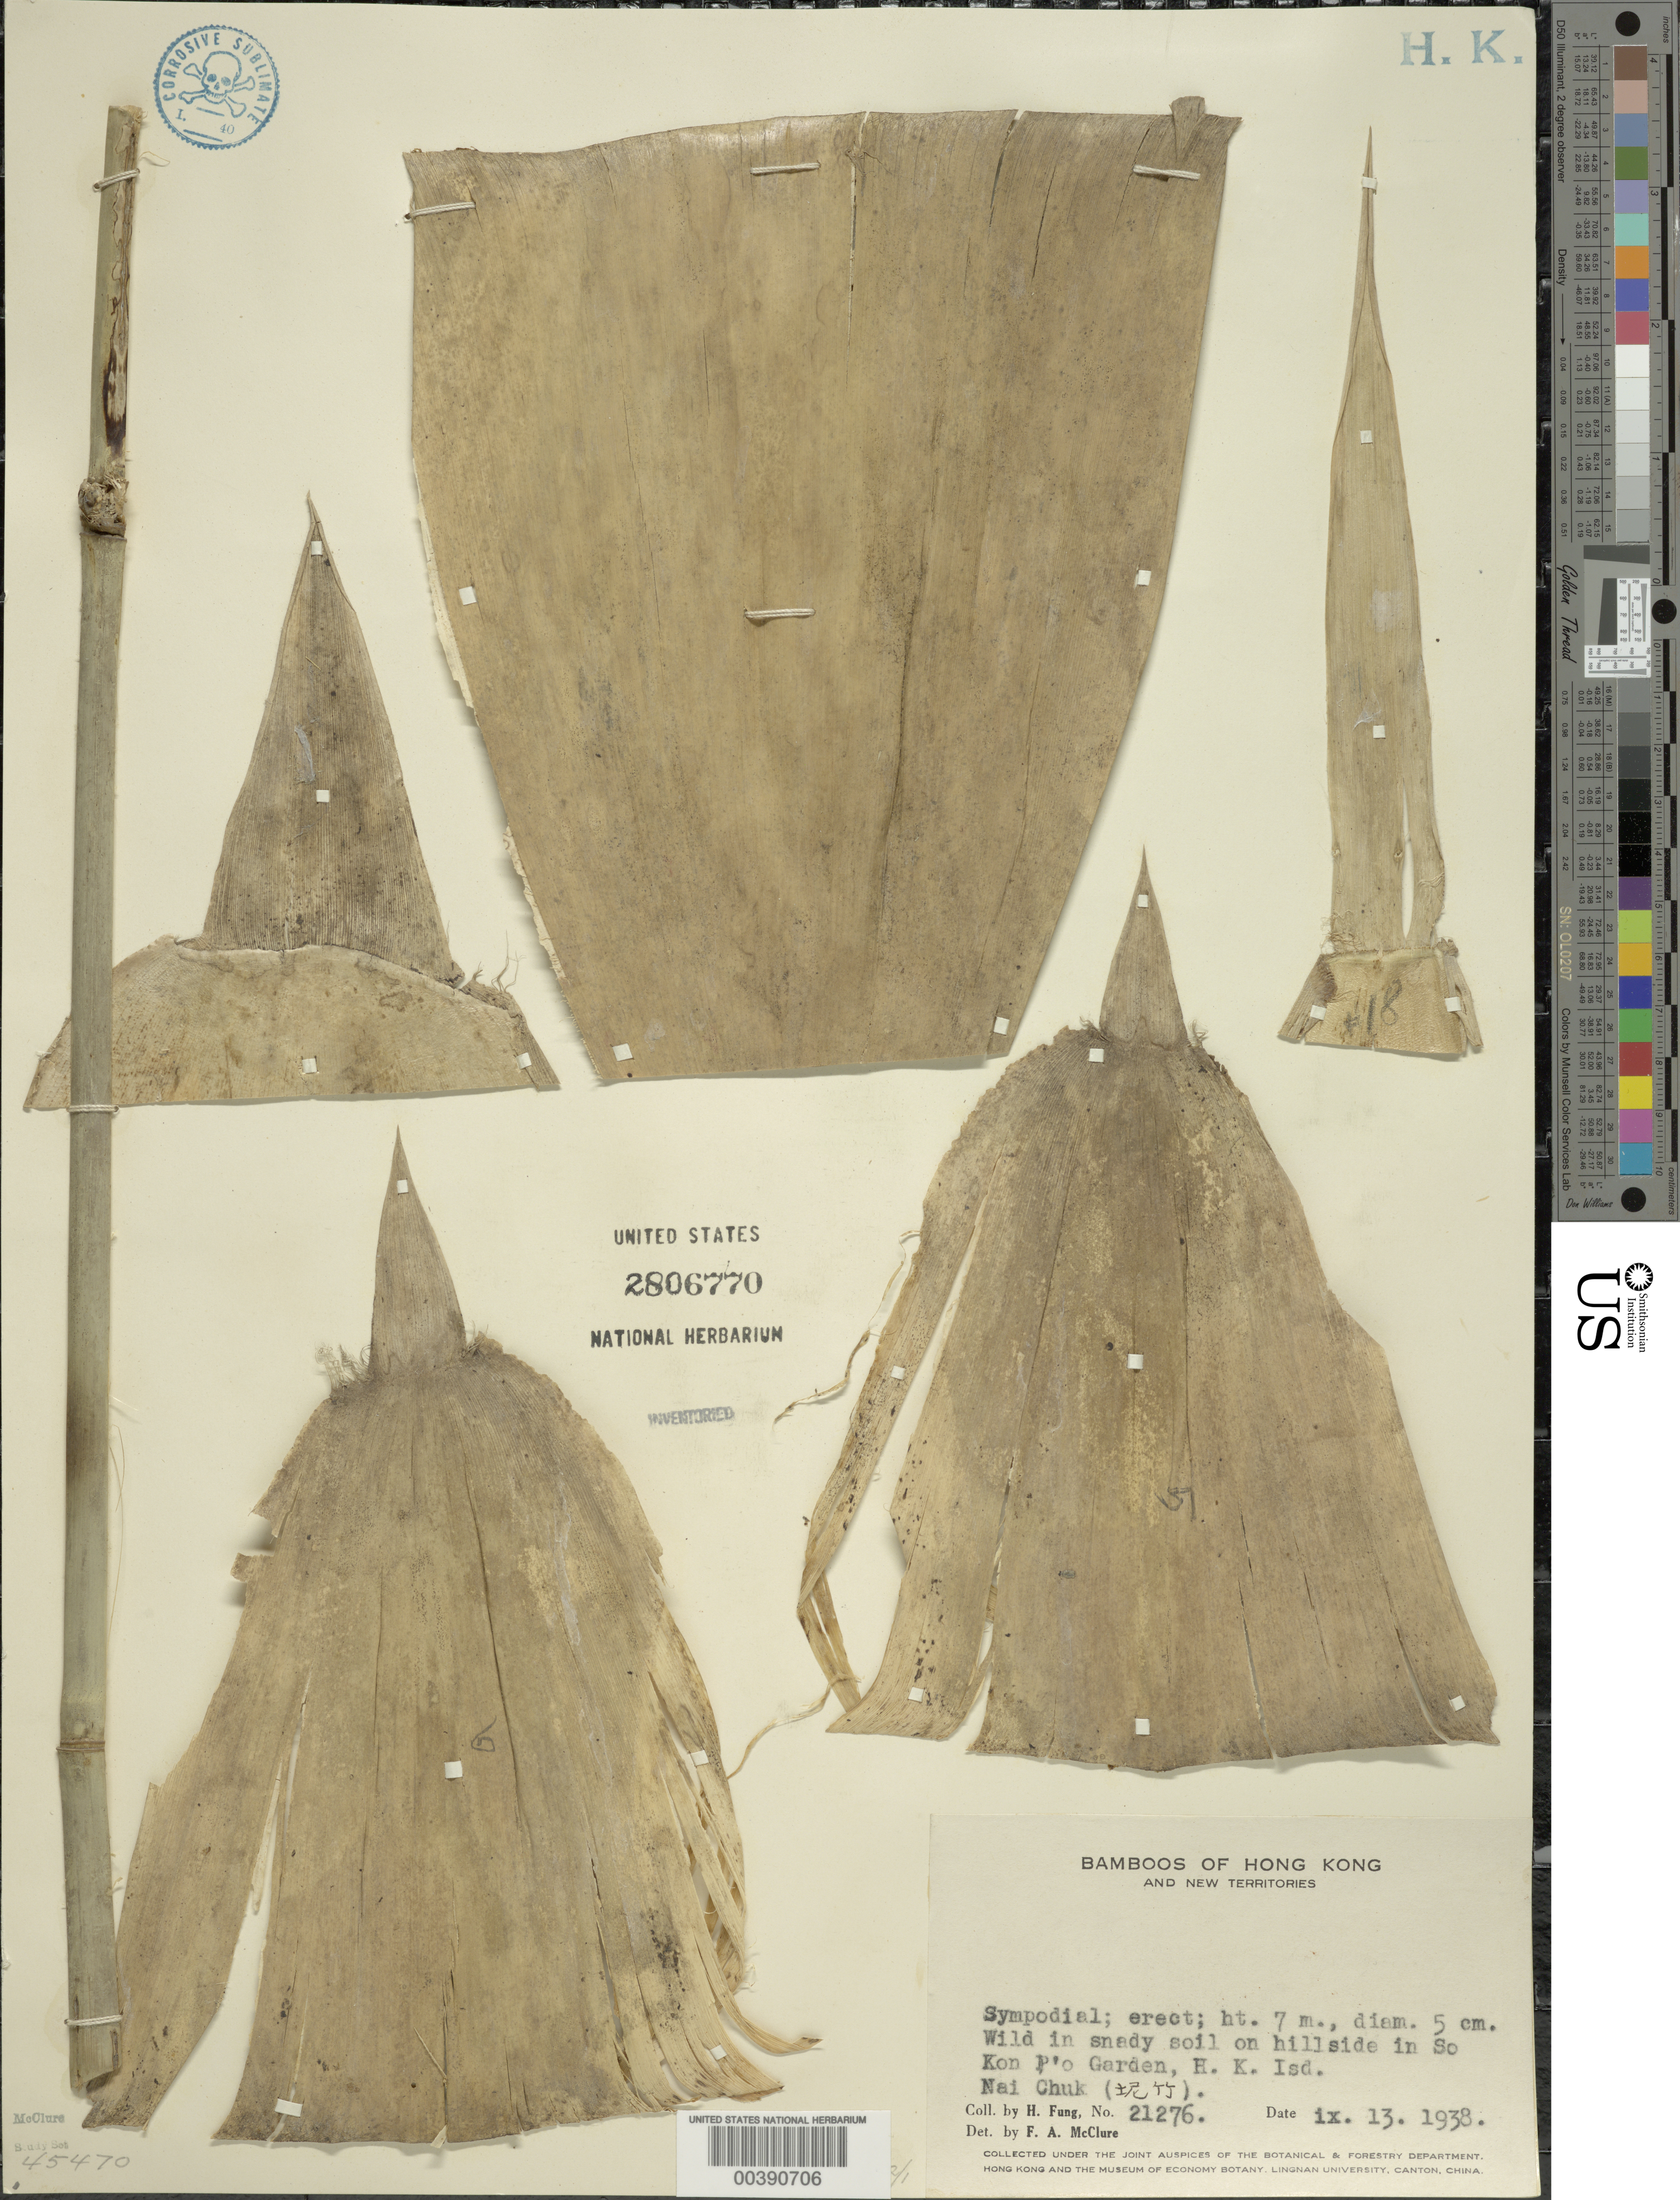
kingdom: Plantae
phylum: Tracheophyta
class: Liliopsida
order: Poales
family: Poaceae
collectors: H. L. Fung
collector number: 21276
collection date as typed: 13 Sep 1938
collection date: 1938-09-13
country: China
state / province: Hong Kong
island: Hong Kong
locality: So kon p'o garden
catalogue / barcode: US 2806770